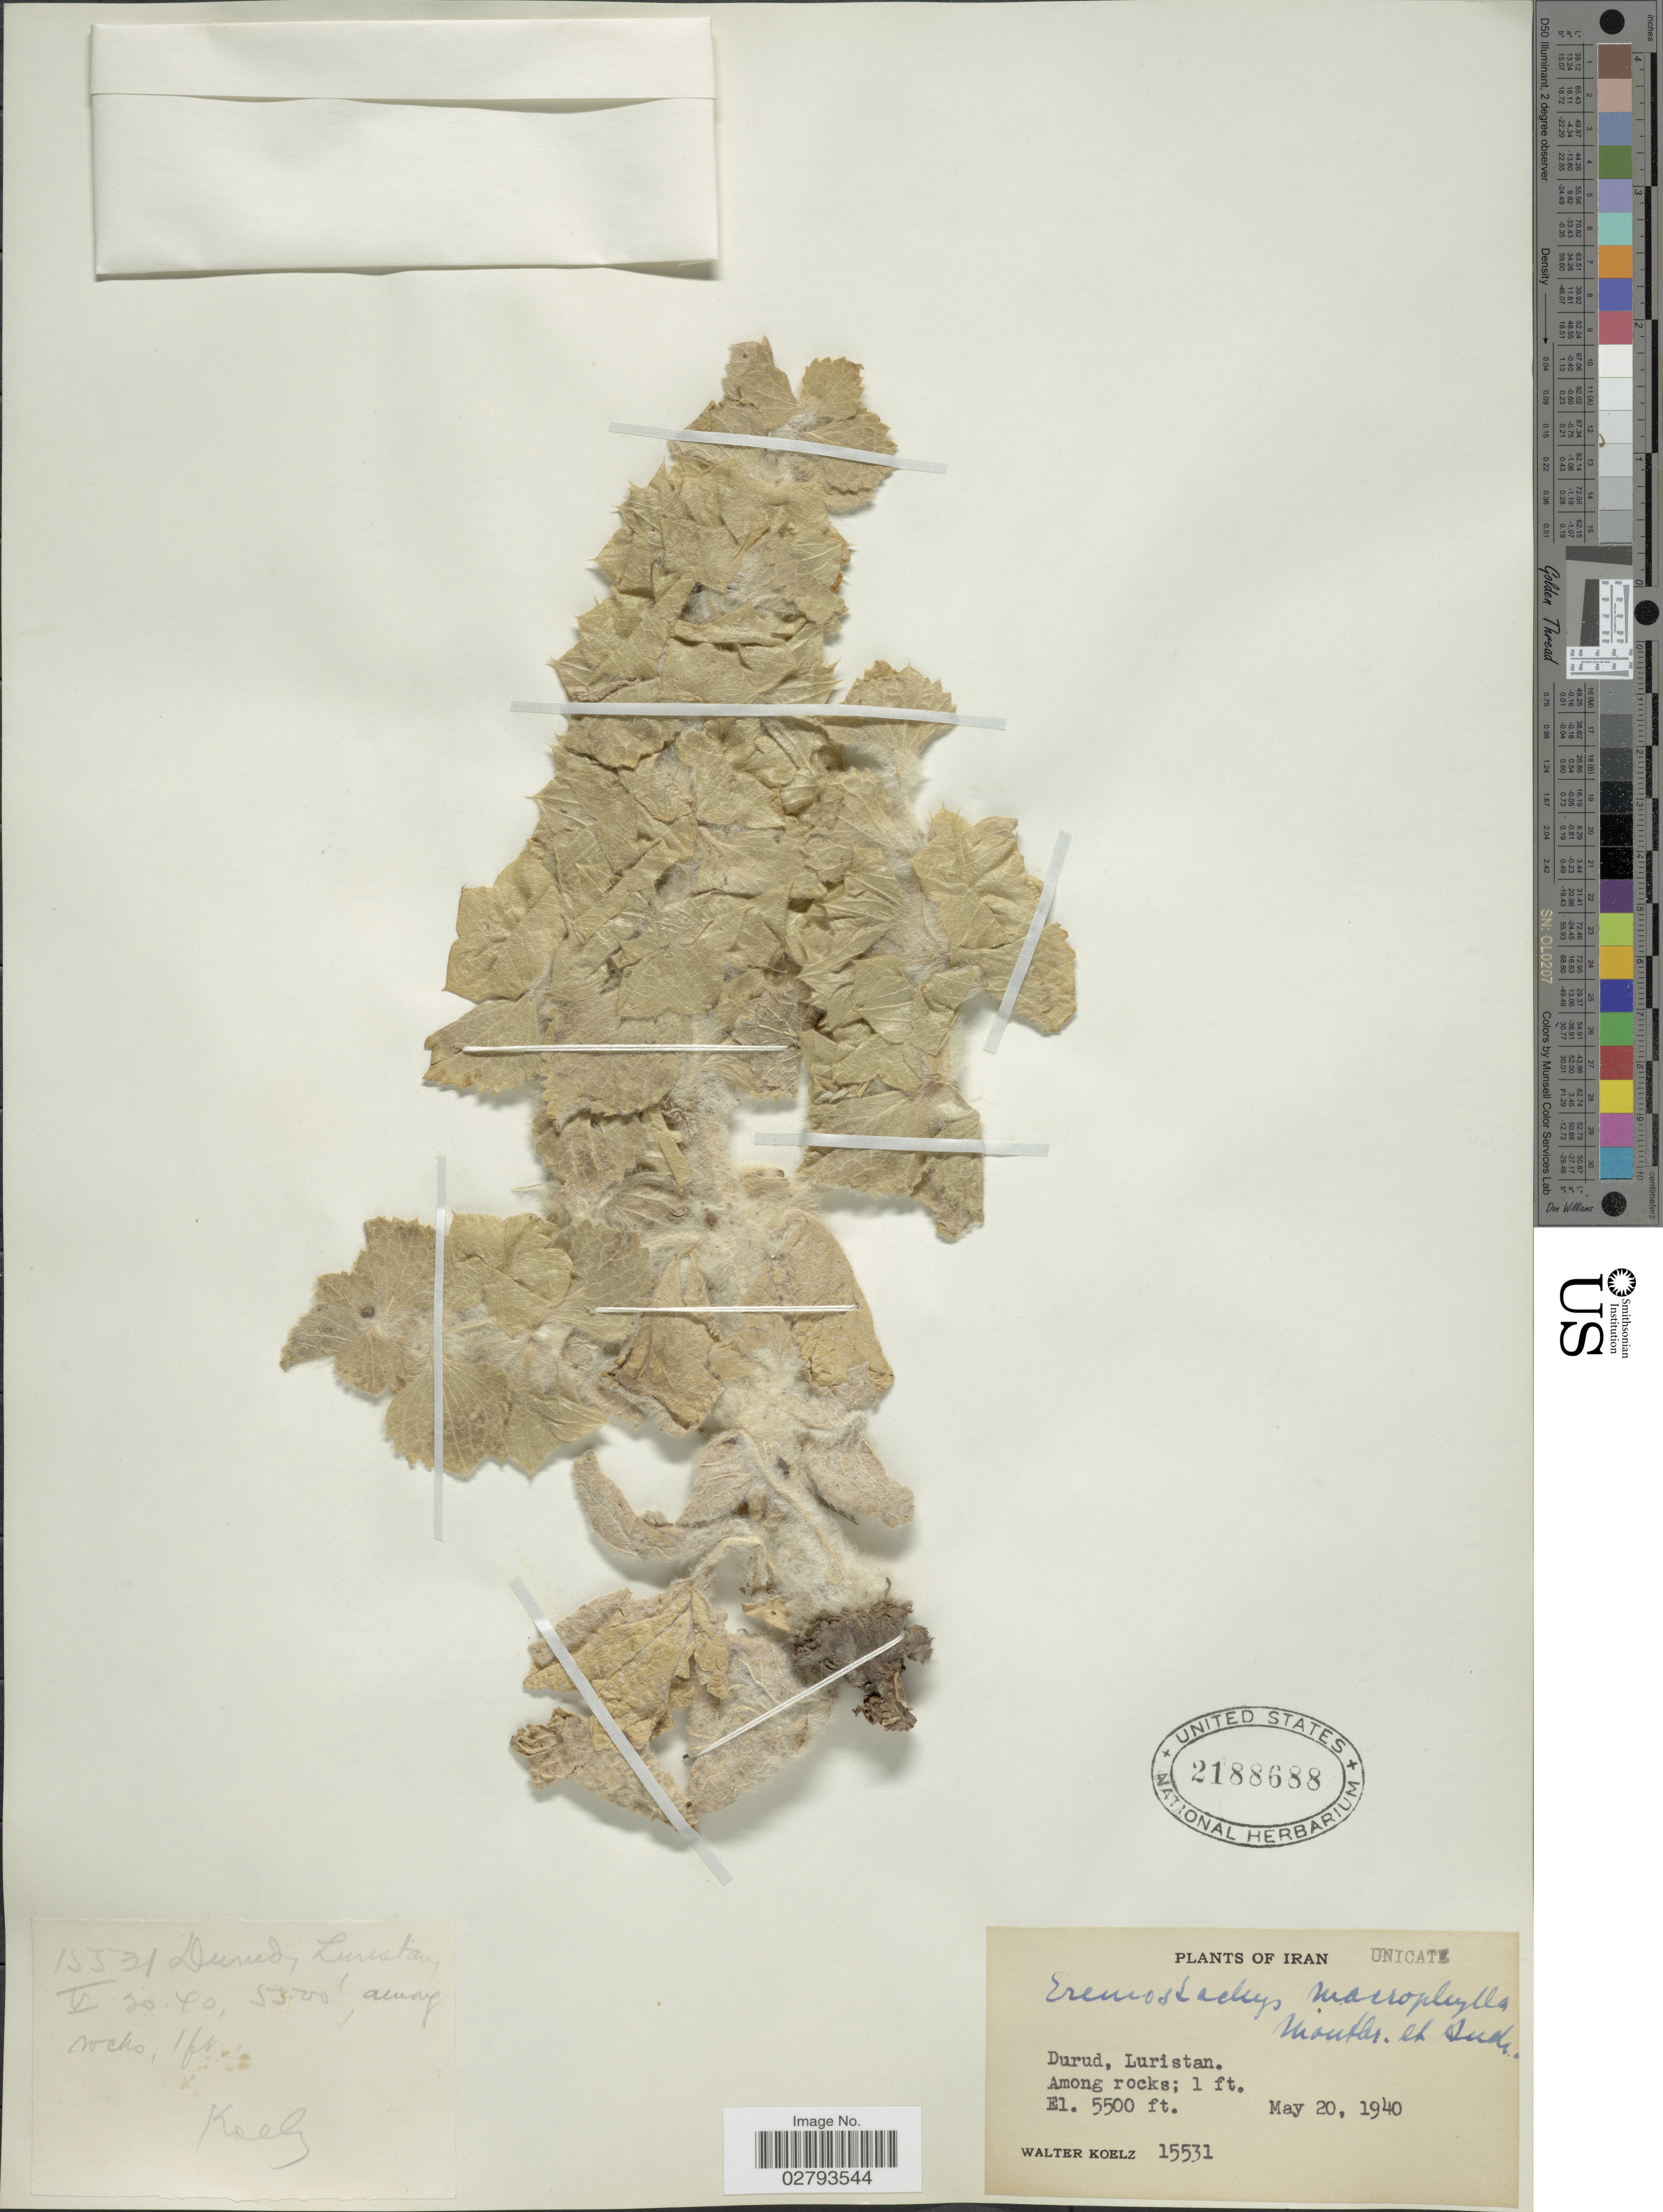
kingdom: Plantae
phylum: Tracheophyta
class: Magnoliopsida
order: Lamiales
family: Lamiaceae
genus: Eremostachys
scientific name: Eremostachys macrophylla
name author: Montbret & Aucher ex Benth.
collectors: W. N. Koelz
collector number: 15531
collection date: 1940-05-20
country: Iran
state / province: Lorestan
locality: Durud, Luristan.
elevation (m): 1676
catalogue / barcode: US 2188688